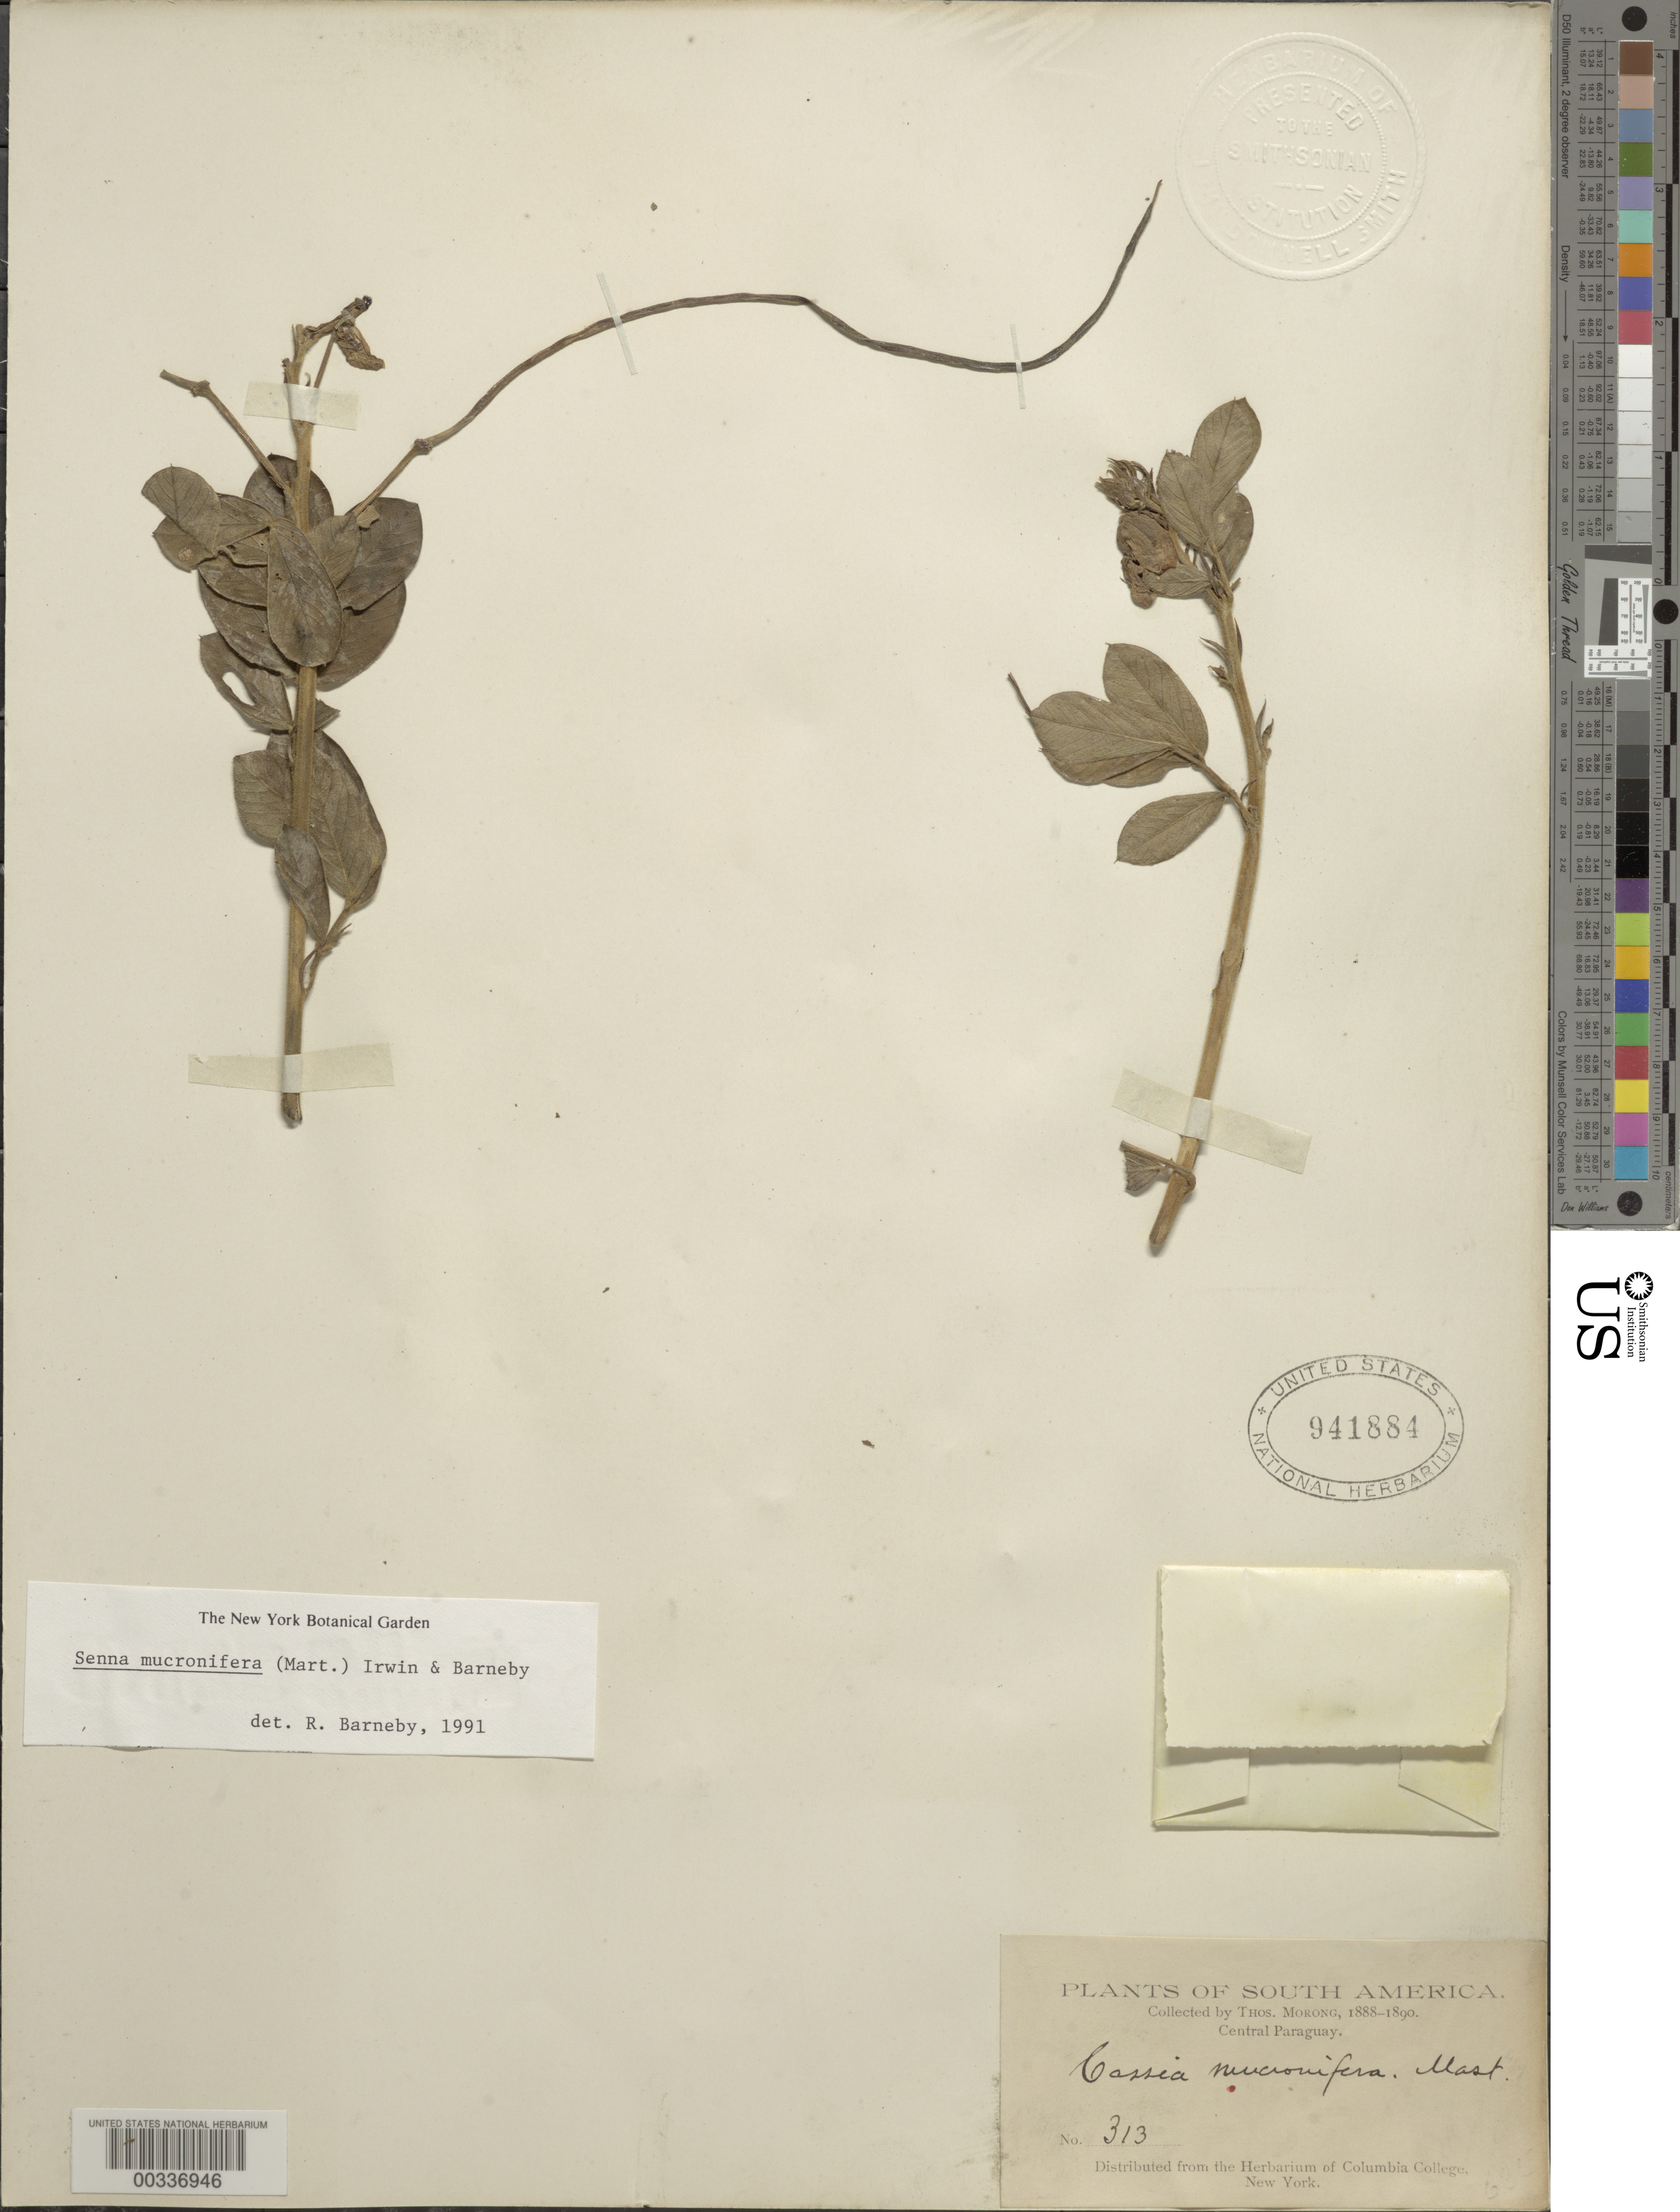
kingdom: Plantae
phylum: Tracheophyta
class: Magnoliopsida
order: Fabales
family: Fabaceae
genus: Senna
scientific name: Senna mucronifera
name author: (Mart. & Benth.) H.S. Irwin & Barneby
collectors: T. Morong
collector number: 313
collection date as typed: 1888 to -- -- 1890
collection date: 1888/1890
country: Paraguay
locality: Central paraguay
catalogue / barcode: US 941884